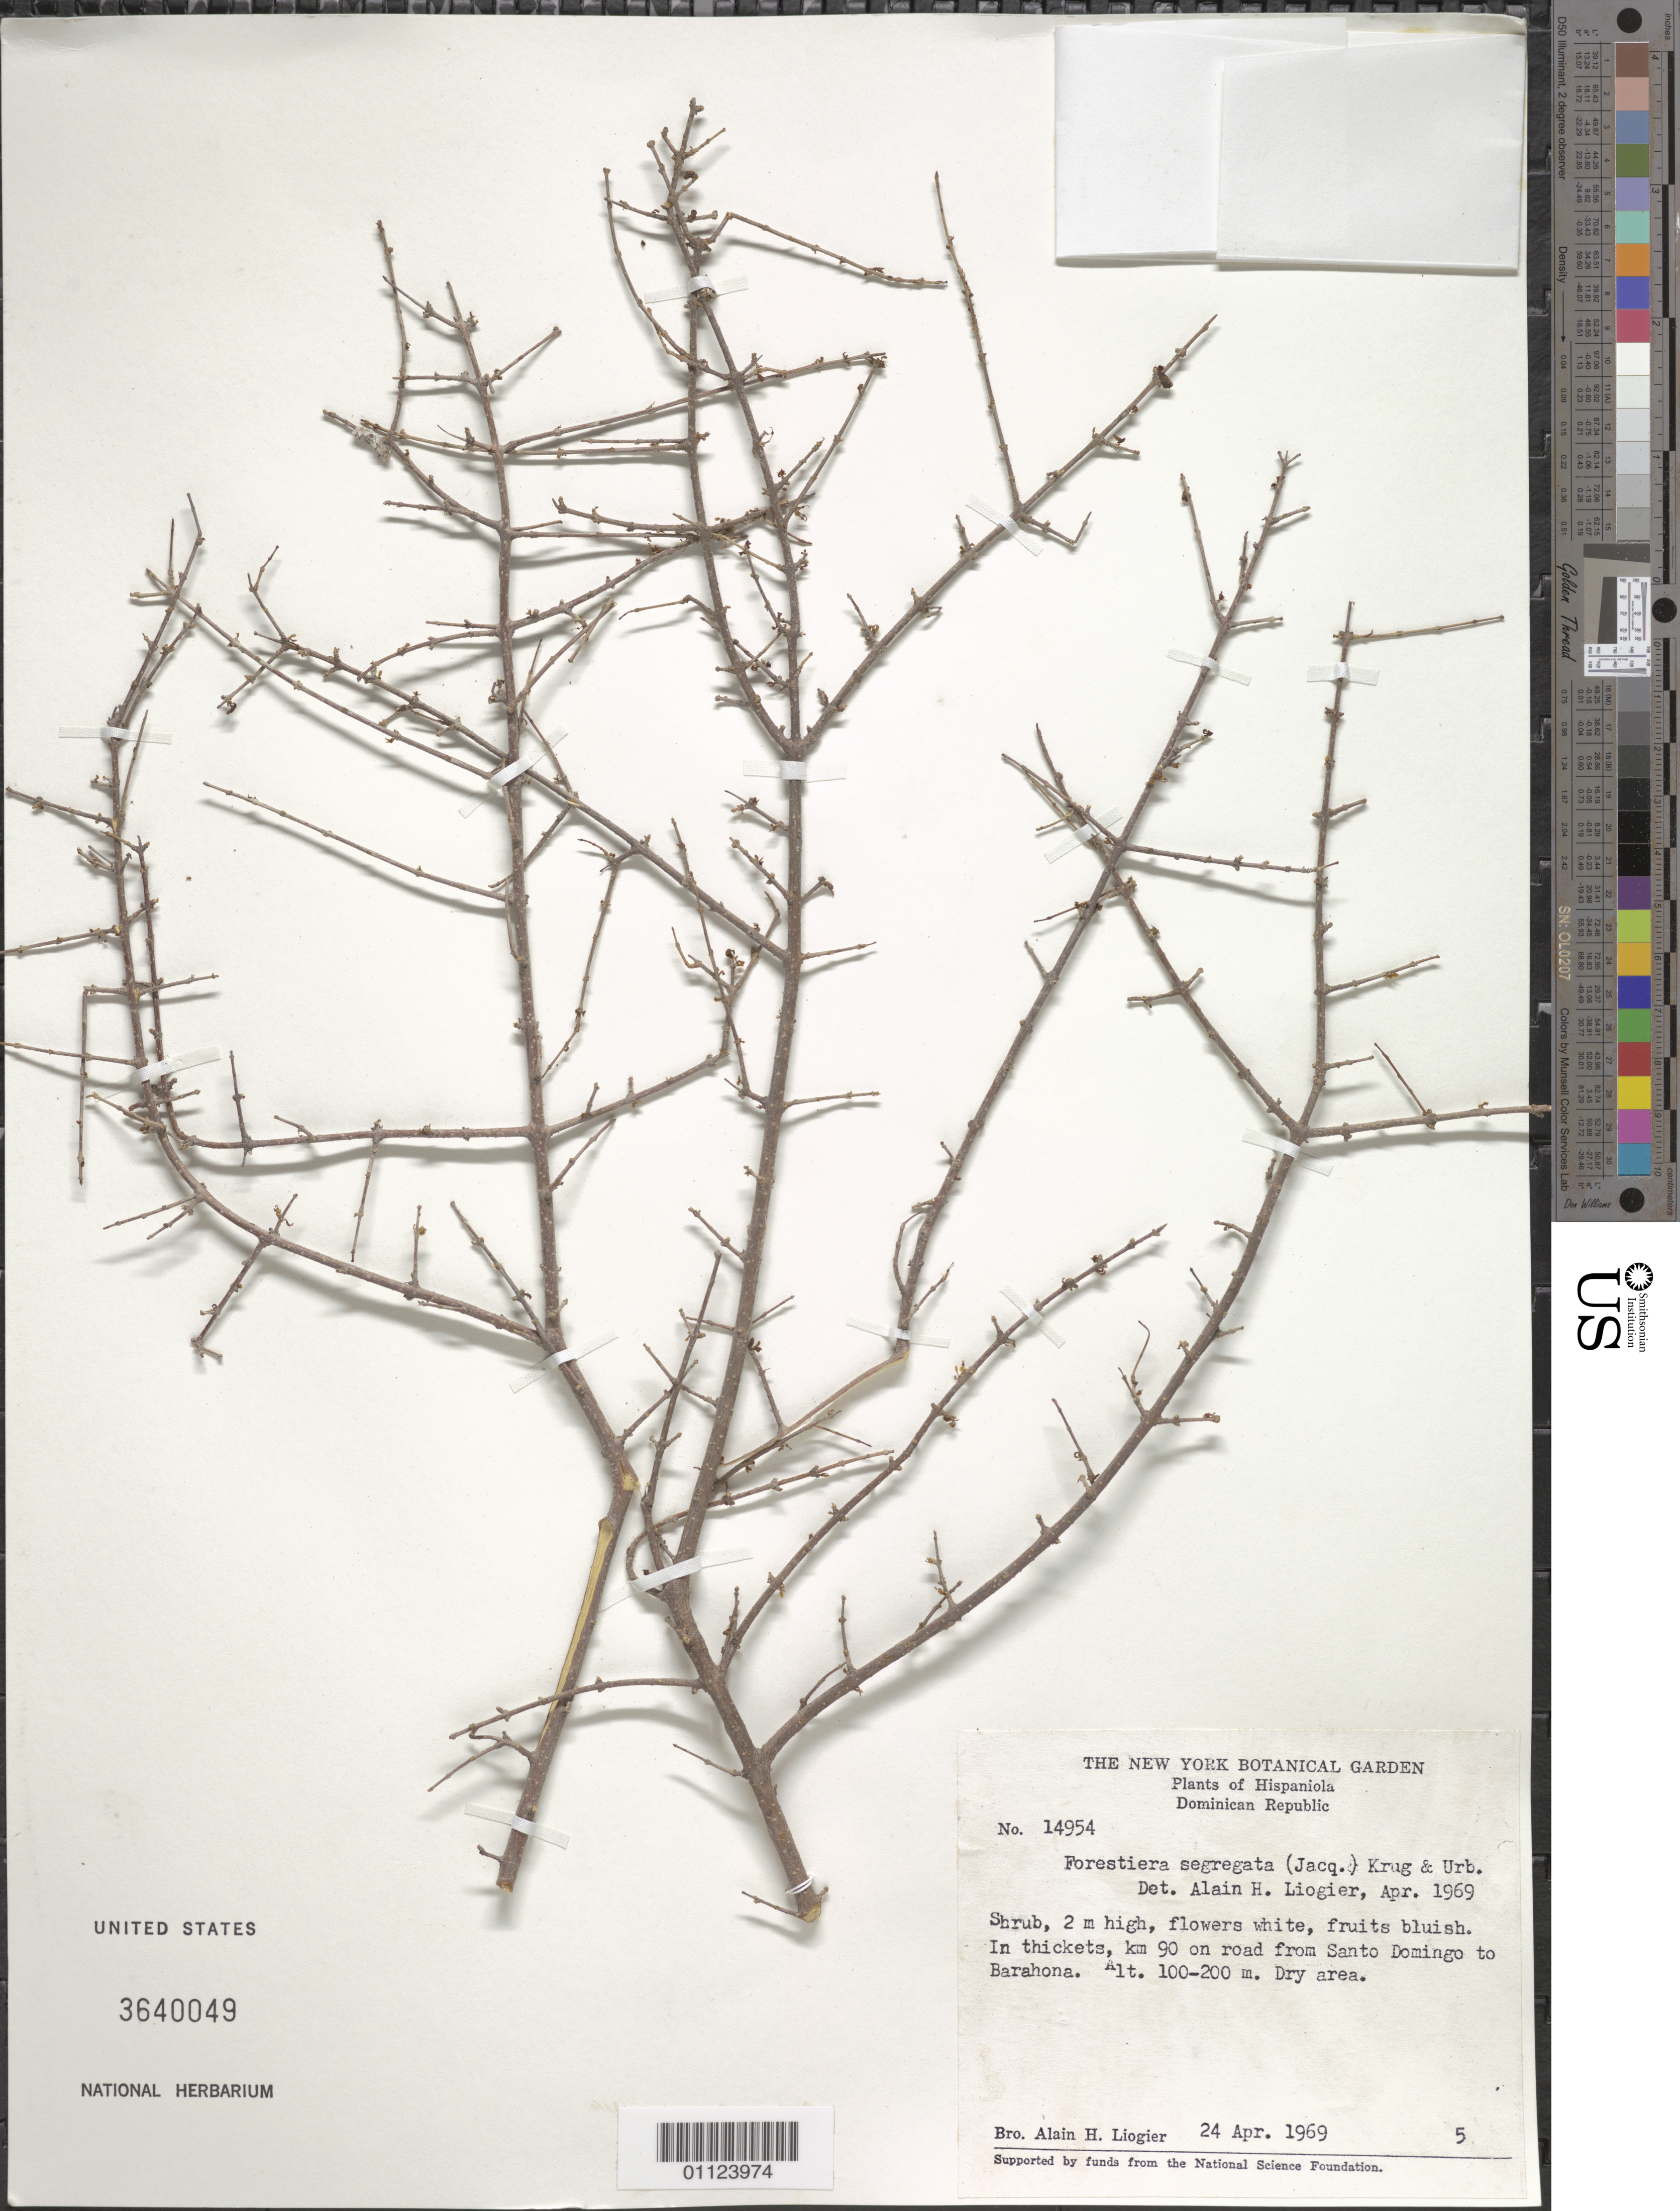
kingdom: Plantae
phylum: Tracheophyta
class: Magnoliopsida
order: Lamiales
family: Oleaceae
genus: Forestiera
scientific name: Forestiera segregata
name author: (Jacq.) Krug & Urb.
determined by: Liogier, Alain H.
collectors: A. H. Liogier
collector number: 14954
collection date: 1969-04-24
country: Dominican Republic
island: Hispaniola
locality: Santo Domingo to Barahona road, km 90.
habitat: In thickets.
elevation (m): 100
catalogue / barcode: US 3640049